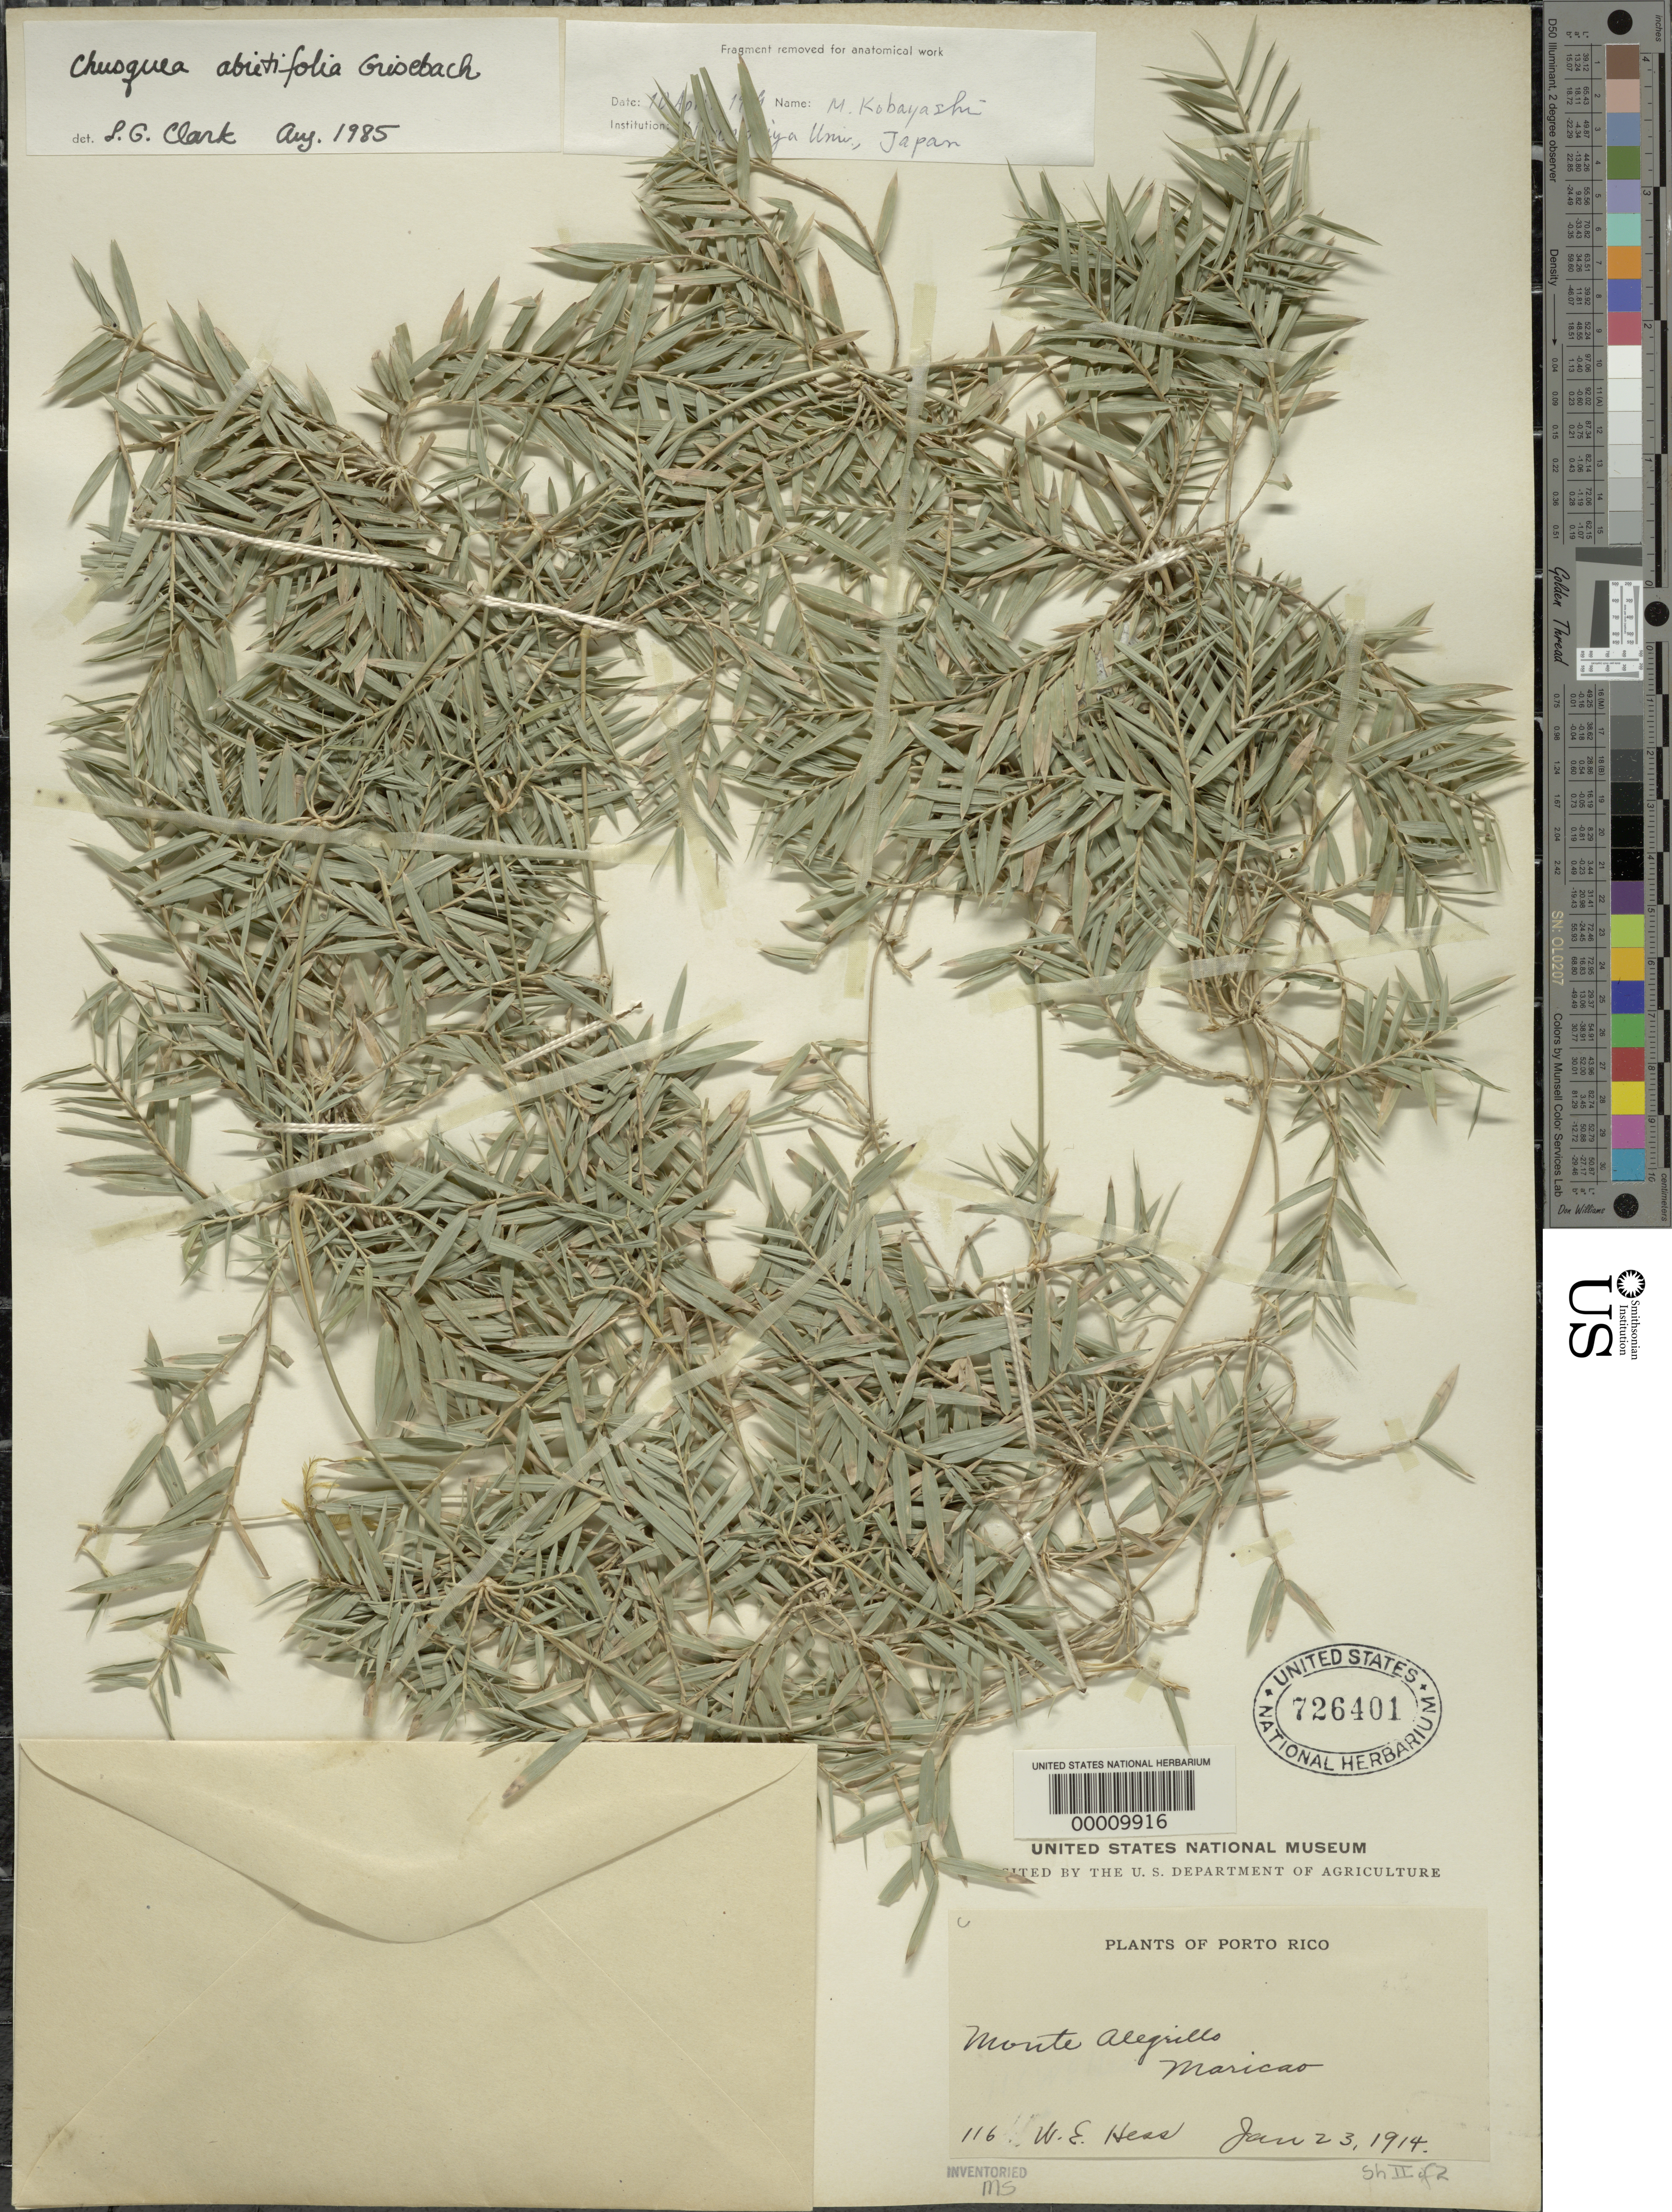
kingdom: Plantae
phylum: Tracheophyta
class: Liliopsida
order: Poales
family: Poaceae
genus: Chusquea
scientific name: Chusquea abietifolia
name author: Griseb.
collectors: W. Hess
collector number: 116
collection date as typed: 23 Jan 1914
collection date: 1914-01-23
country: Puerto Rico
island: Greater Antilles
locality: Monte alegrillo maricao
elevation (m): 975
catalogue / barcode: US 726401